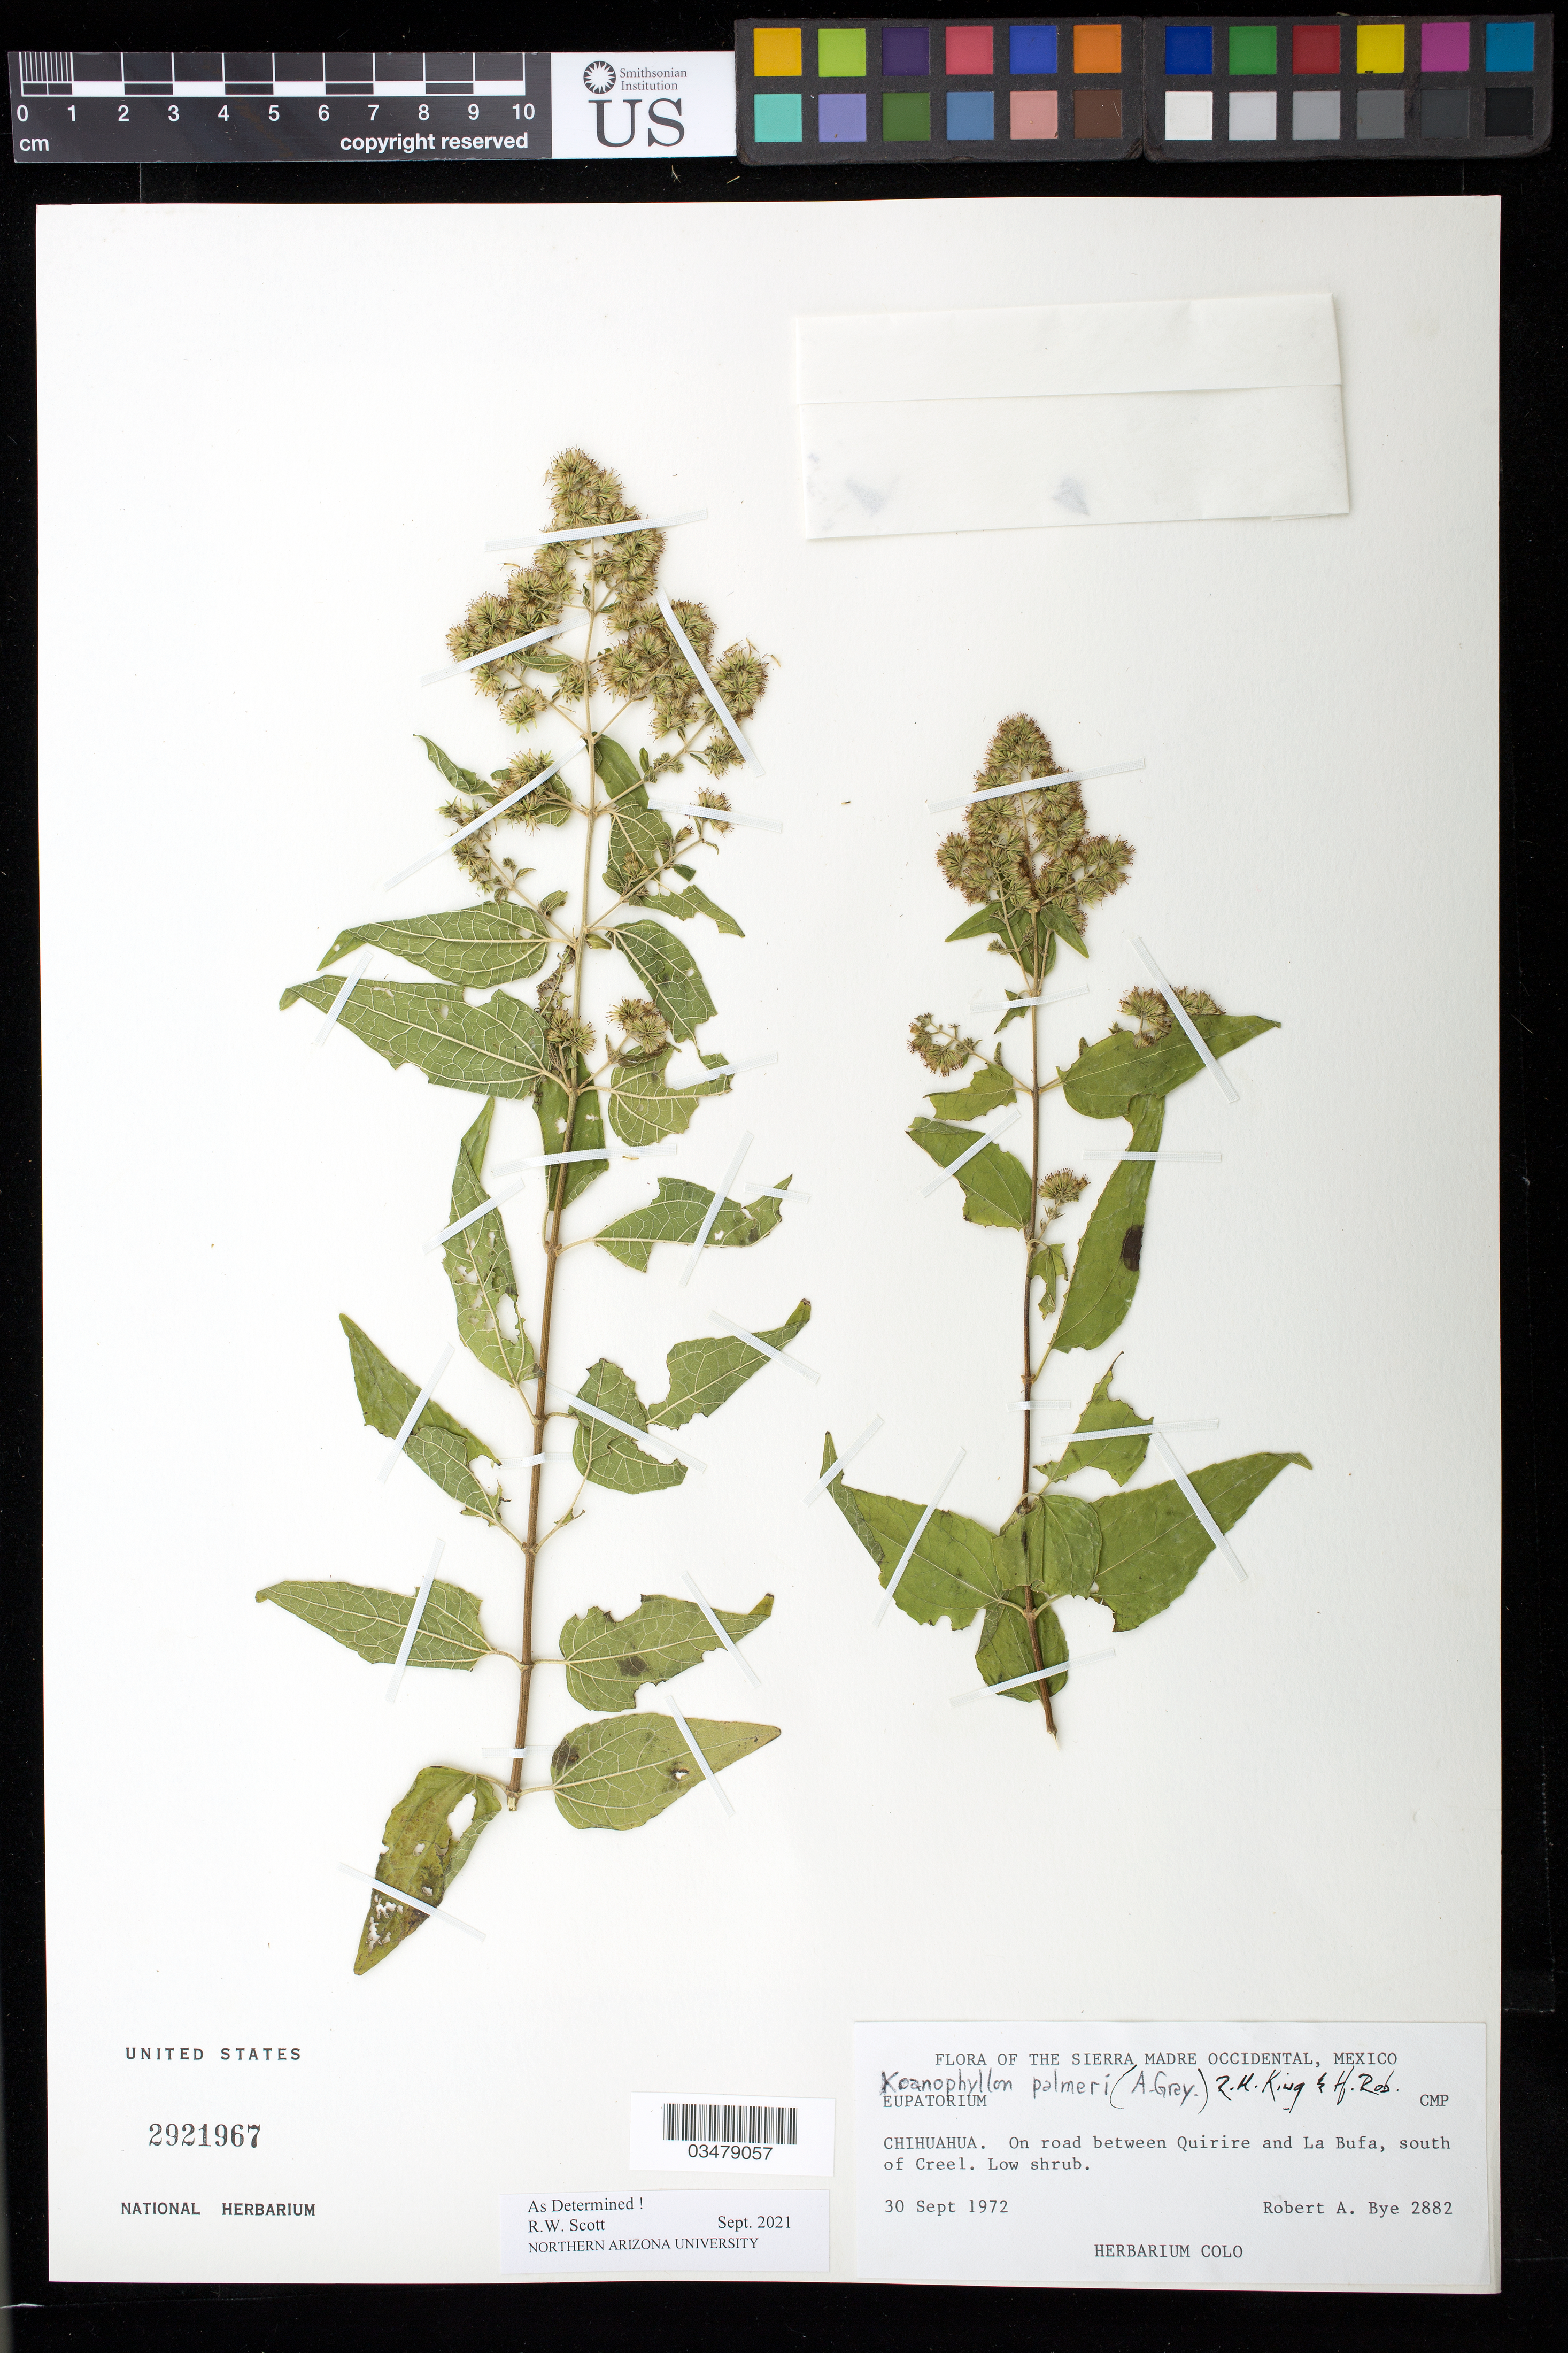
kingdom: Plantae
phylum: Tracheophyta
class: Magnoliopsida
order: Asterales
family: Asteraceae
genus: Koanophyllon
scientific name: Koanophyllon palmeri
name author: (A. Gray) R.M. King & H. Rob.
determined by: Scott, R. W.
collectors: R. Bye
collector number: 2882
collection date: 1972-09-30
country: Mexico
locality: Chihuahua; on road between Quirire and La Bufa, S of Creel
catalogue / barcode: US 2921967